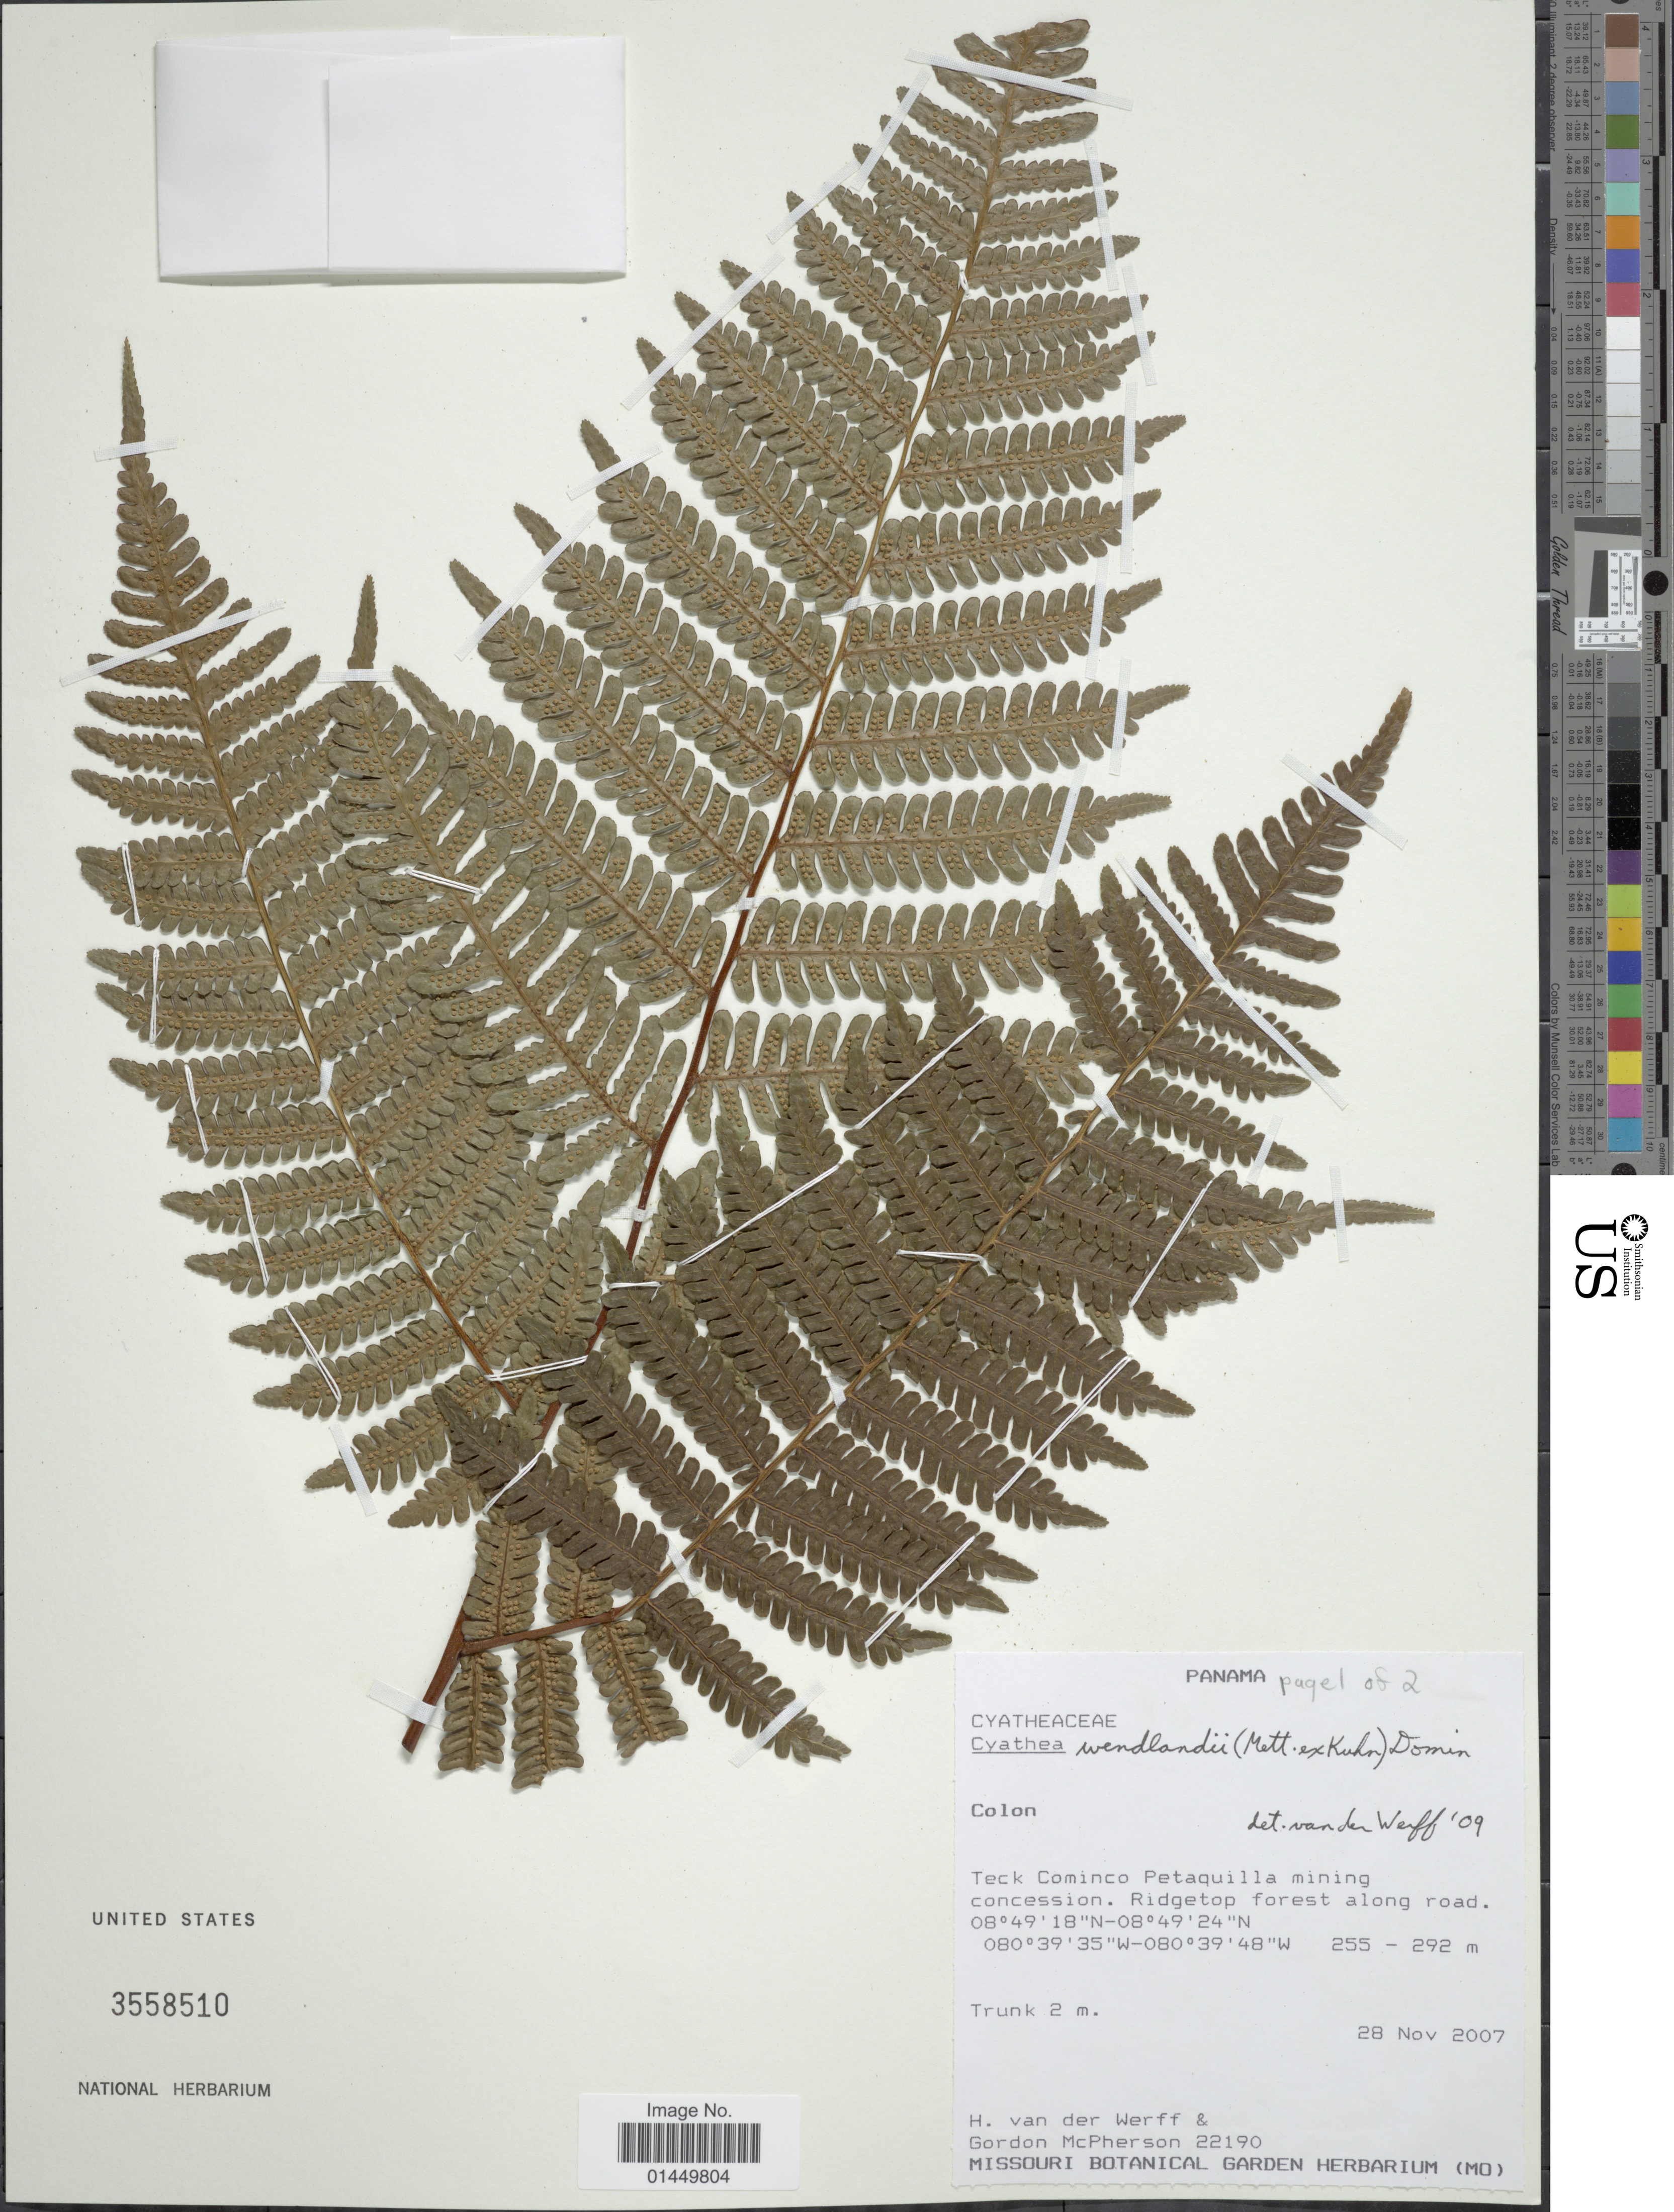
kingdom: Plantae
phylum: Tracheophyta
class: Polypodiopsida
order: Cyatheales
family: Cyatheaceae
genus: Cyathea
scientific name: Cyathea wendlandii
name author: (Mett. ex Kuhn) Domin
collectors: H. van der Werff & G. McPherson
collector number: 22190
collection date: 2007-11-28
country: Panama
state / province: Colón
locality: Colon, Teck Cominco Petaquilla mining concession, Ridgetop forest along road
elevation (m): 255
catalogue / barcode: US 3558510